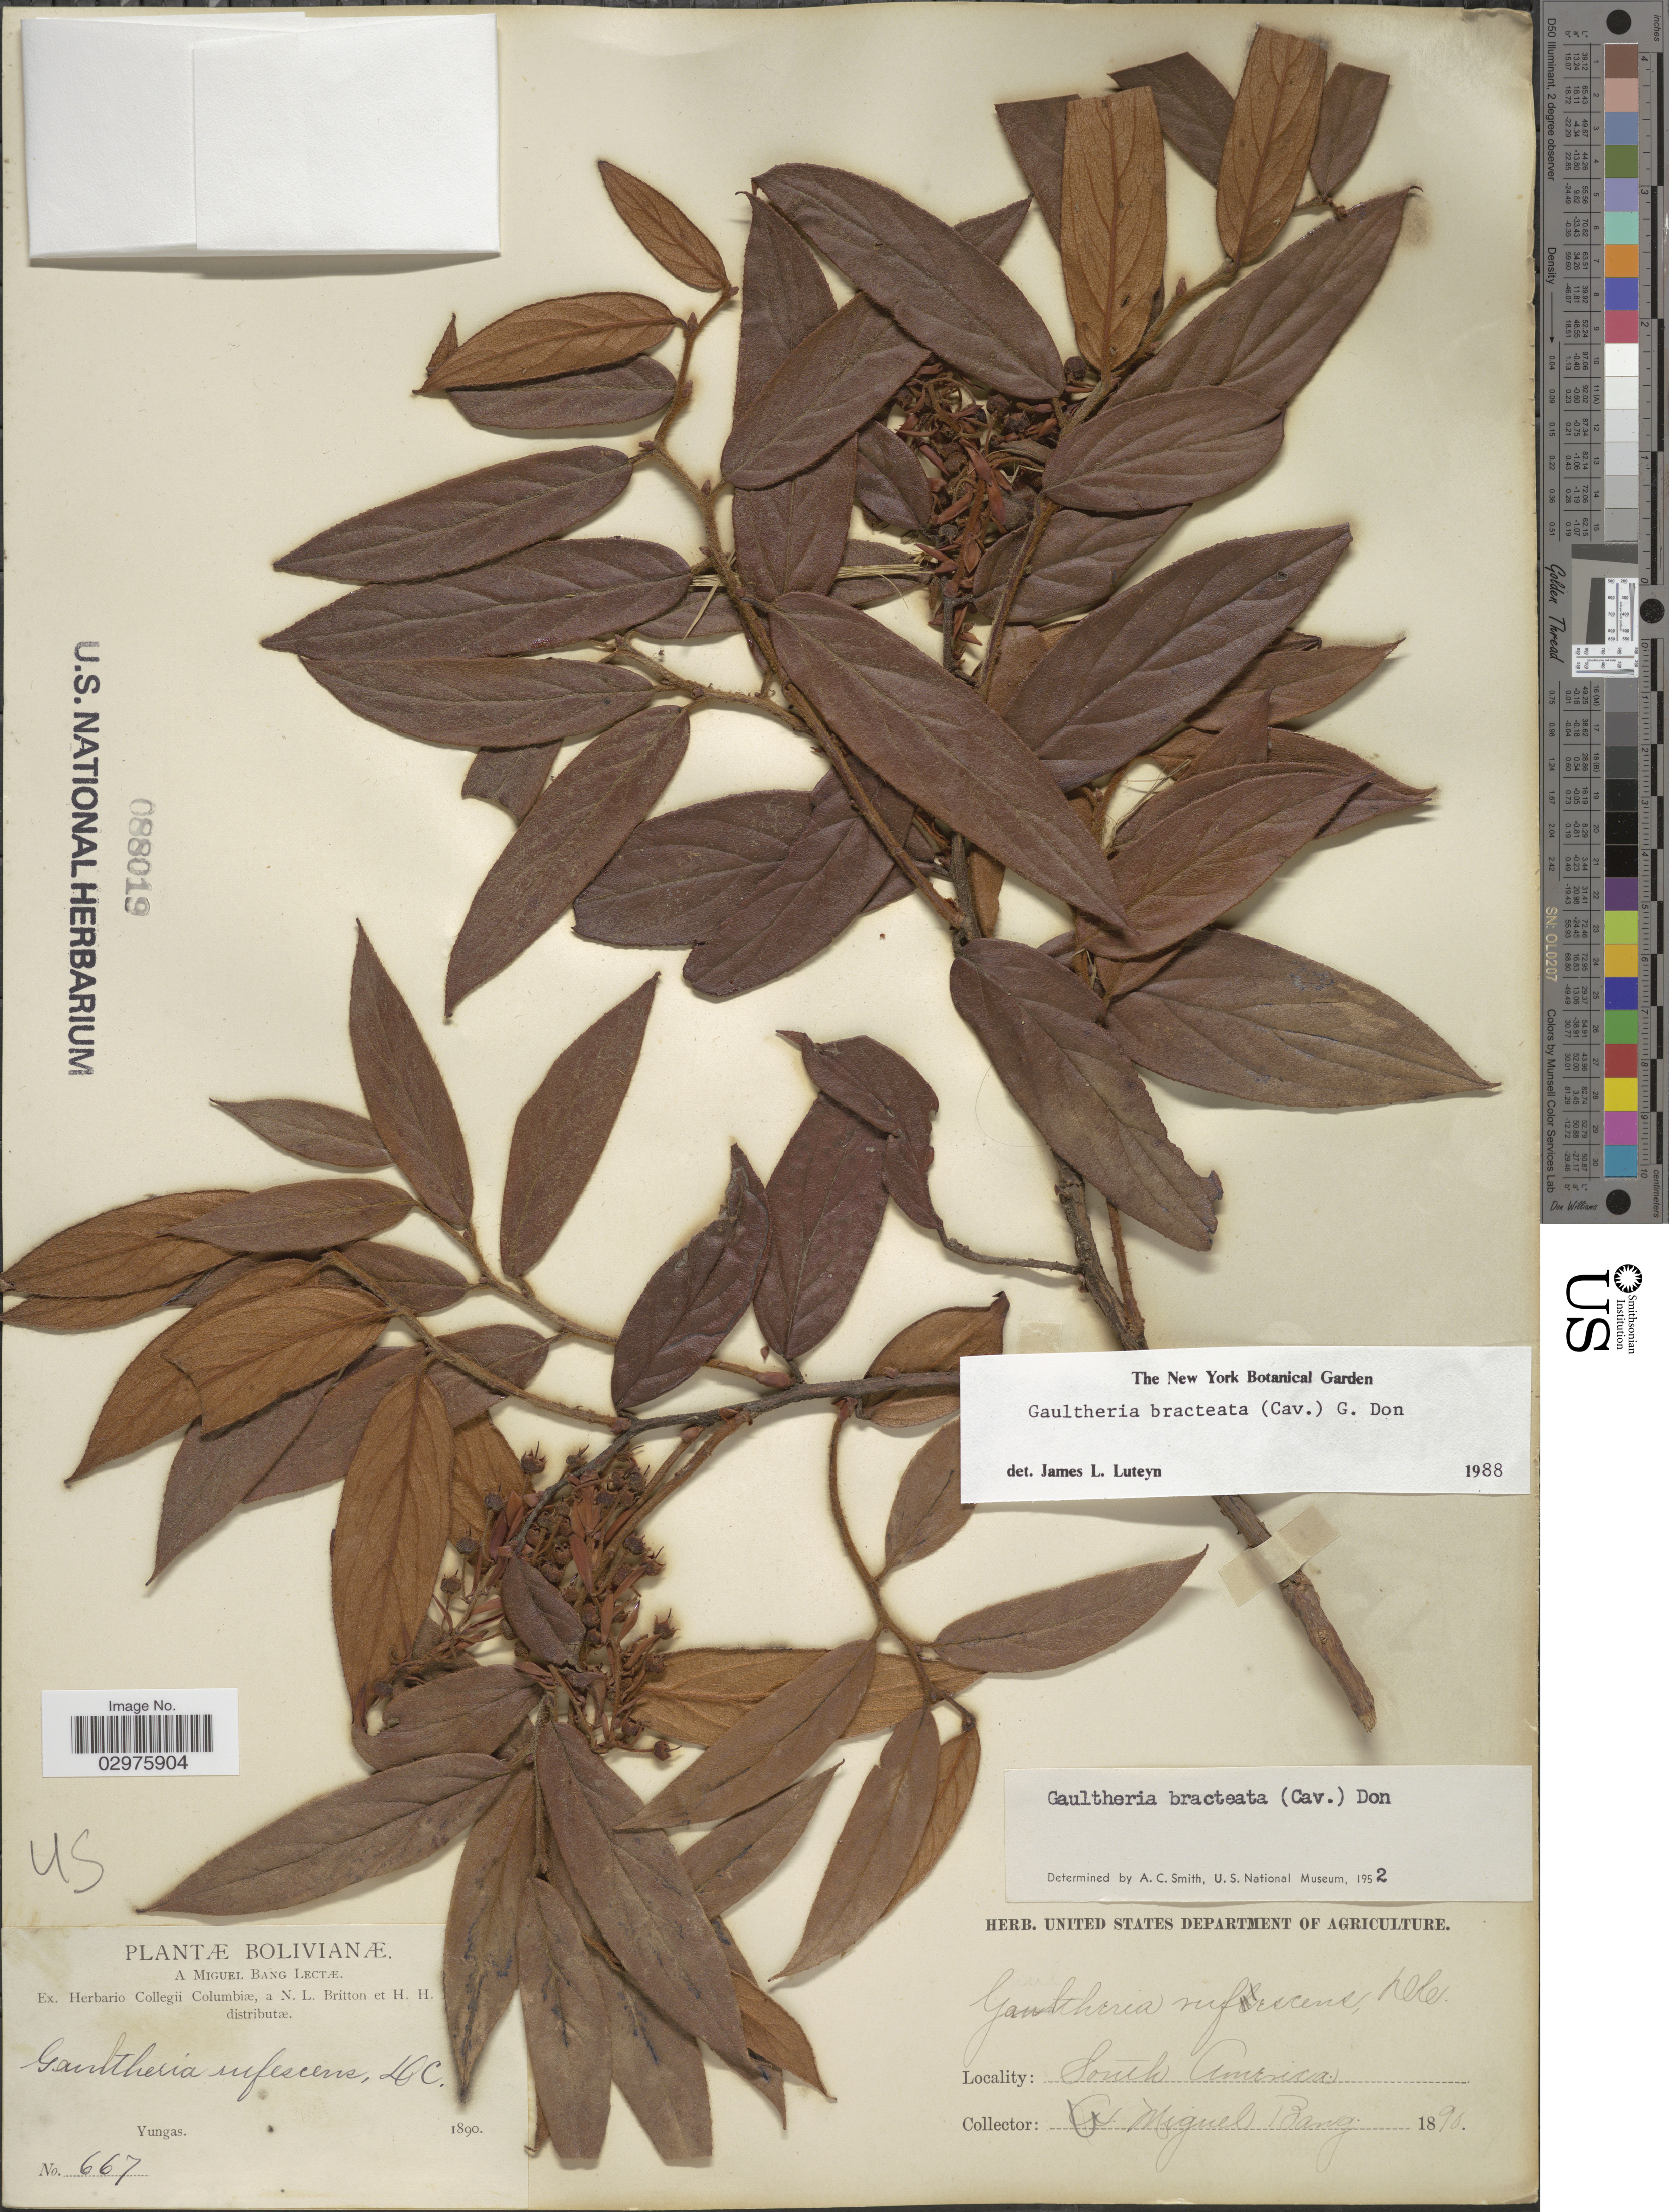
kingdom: Plantae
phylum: Tracheophyta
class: Magnoliopsida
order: Ericales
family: Ericaceae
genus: Gaultheria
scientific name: Gaultheria bracteata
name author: (Cav.) G. Don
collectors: M. Bang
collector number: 667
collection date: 1890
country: Bolivia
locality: Yungas.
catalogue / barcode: US 88019